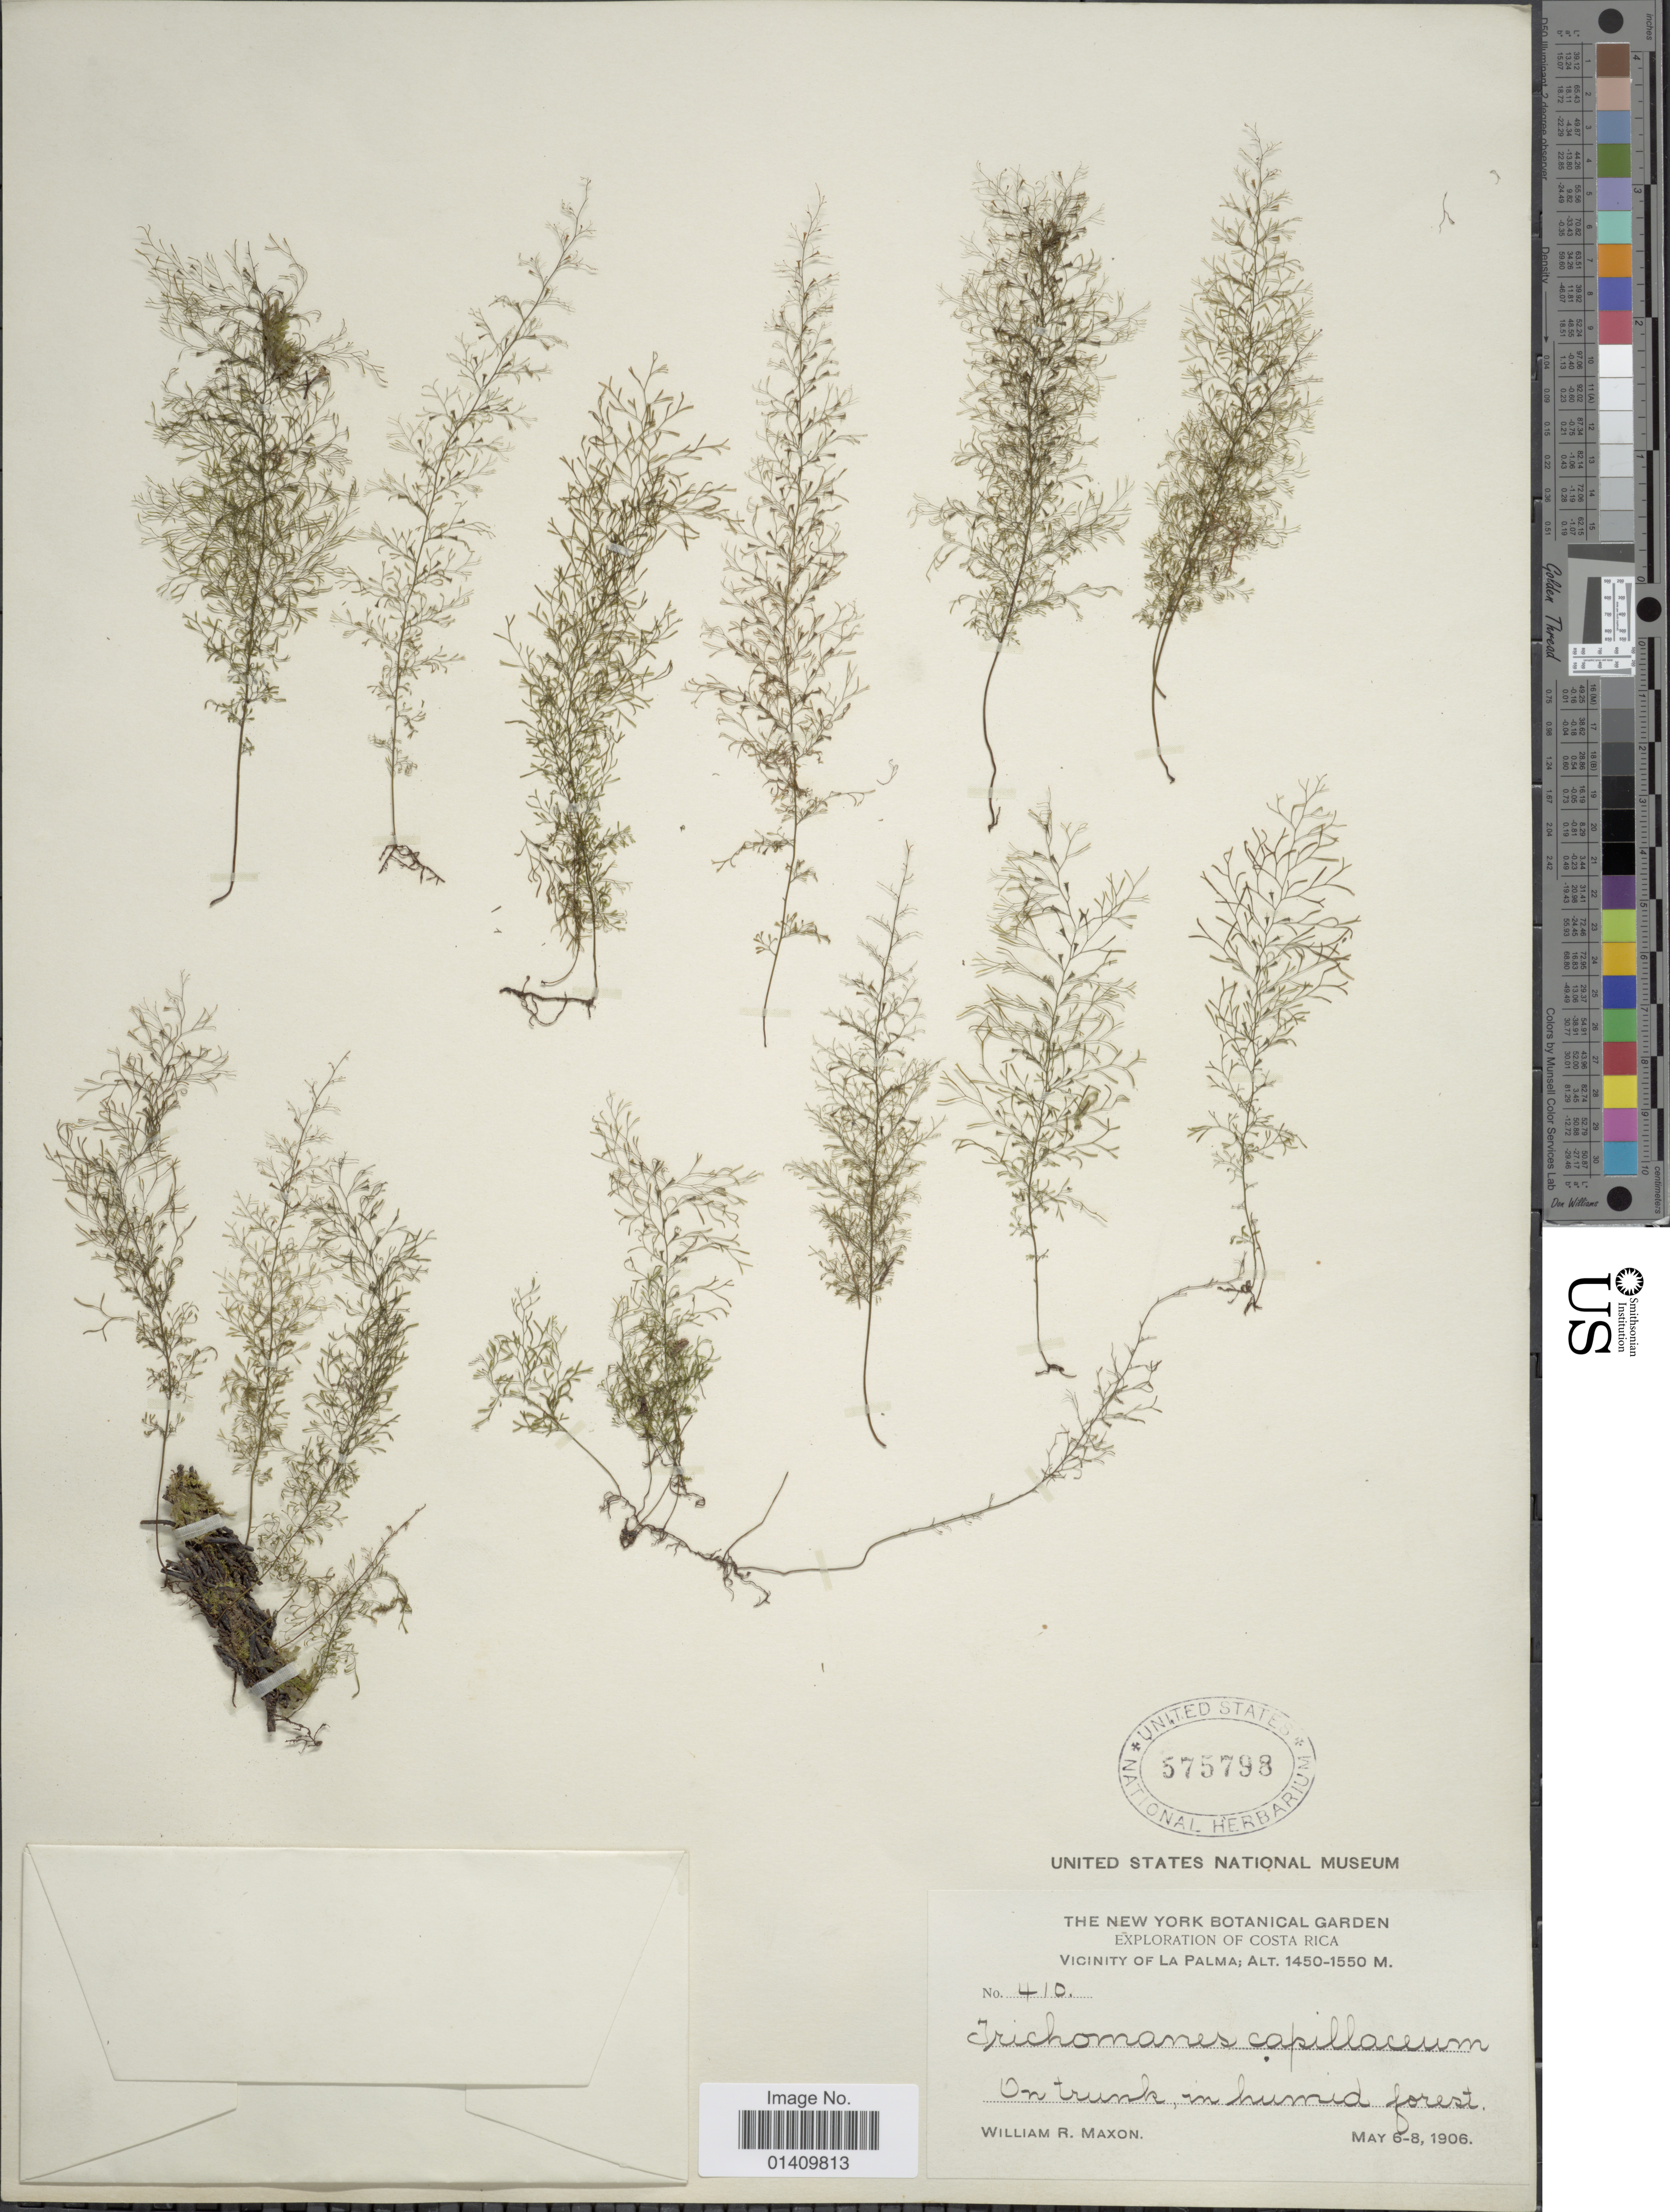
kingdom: Plantae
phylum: Tracheophyta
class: Polypodiopsida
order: Hymenophyllales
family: Hymenophyllaceae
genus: Polyphlebium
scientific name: Polyphlebium angustatum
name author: (Carmich.) Ebihara & Dubuisson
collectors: W. R. Maxon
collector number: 410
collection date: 1906-05-06/1906-05-08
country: Costa Rica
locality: Vicinity of La Palma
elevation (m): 1450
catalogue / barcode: US 575798